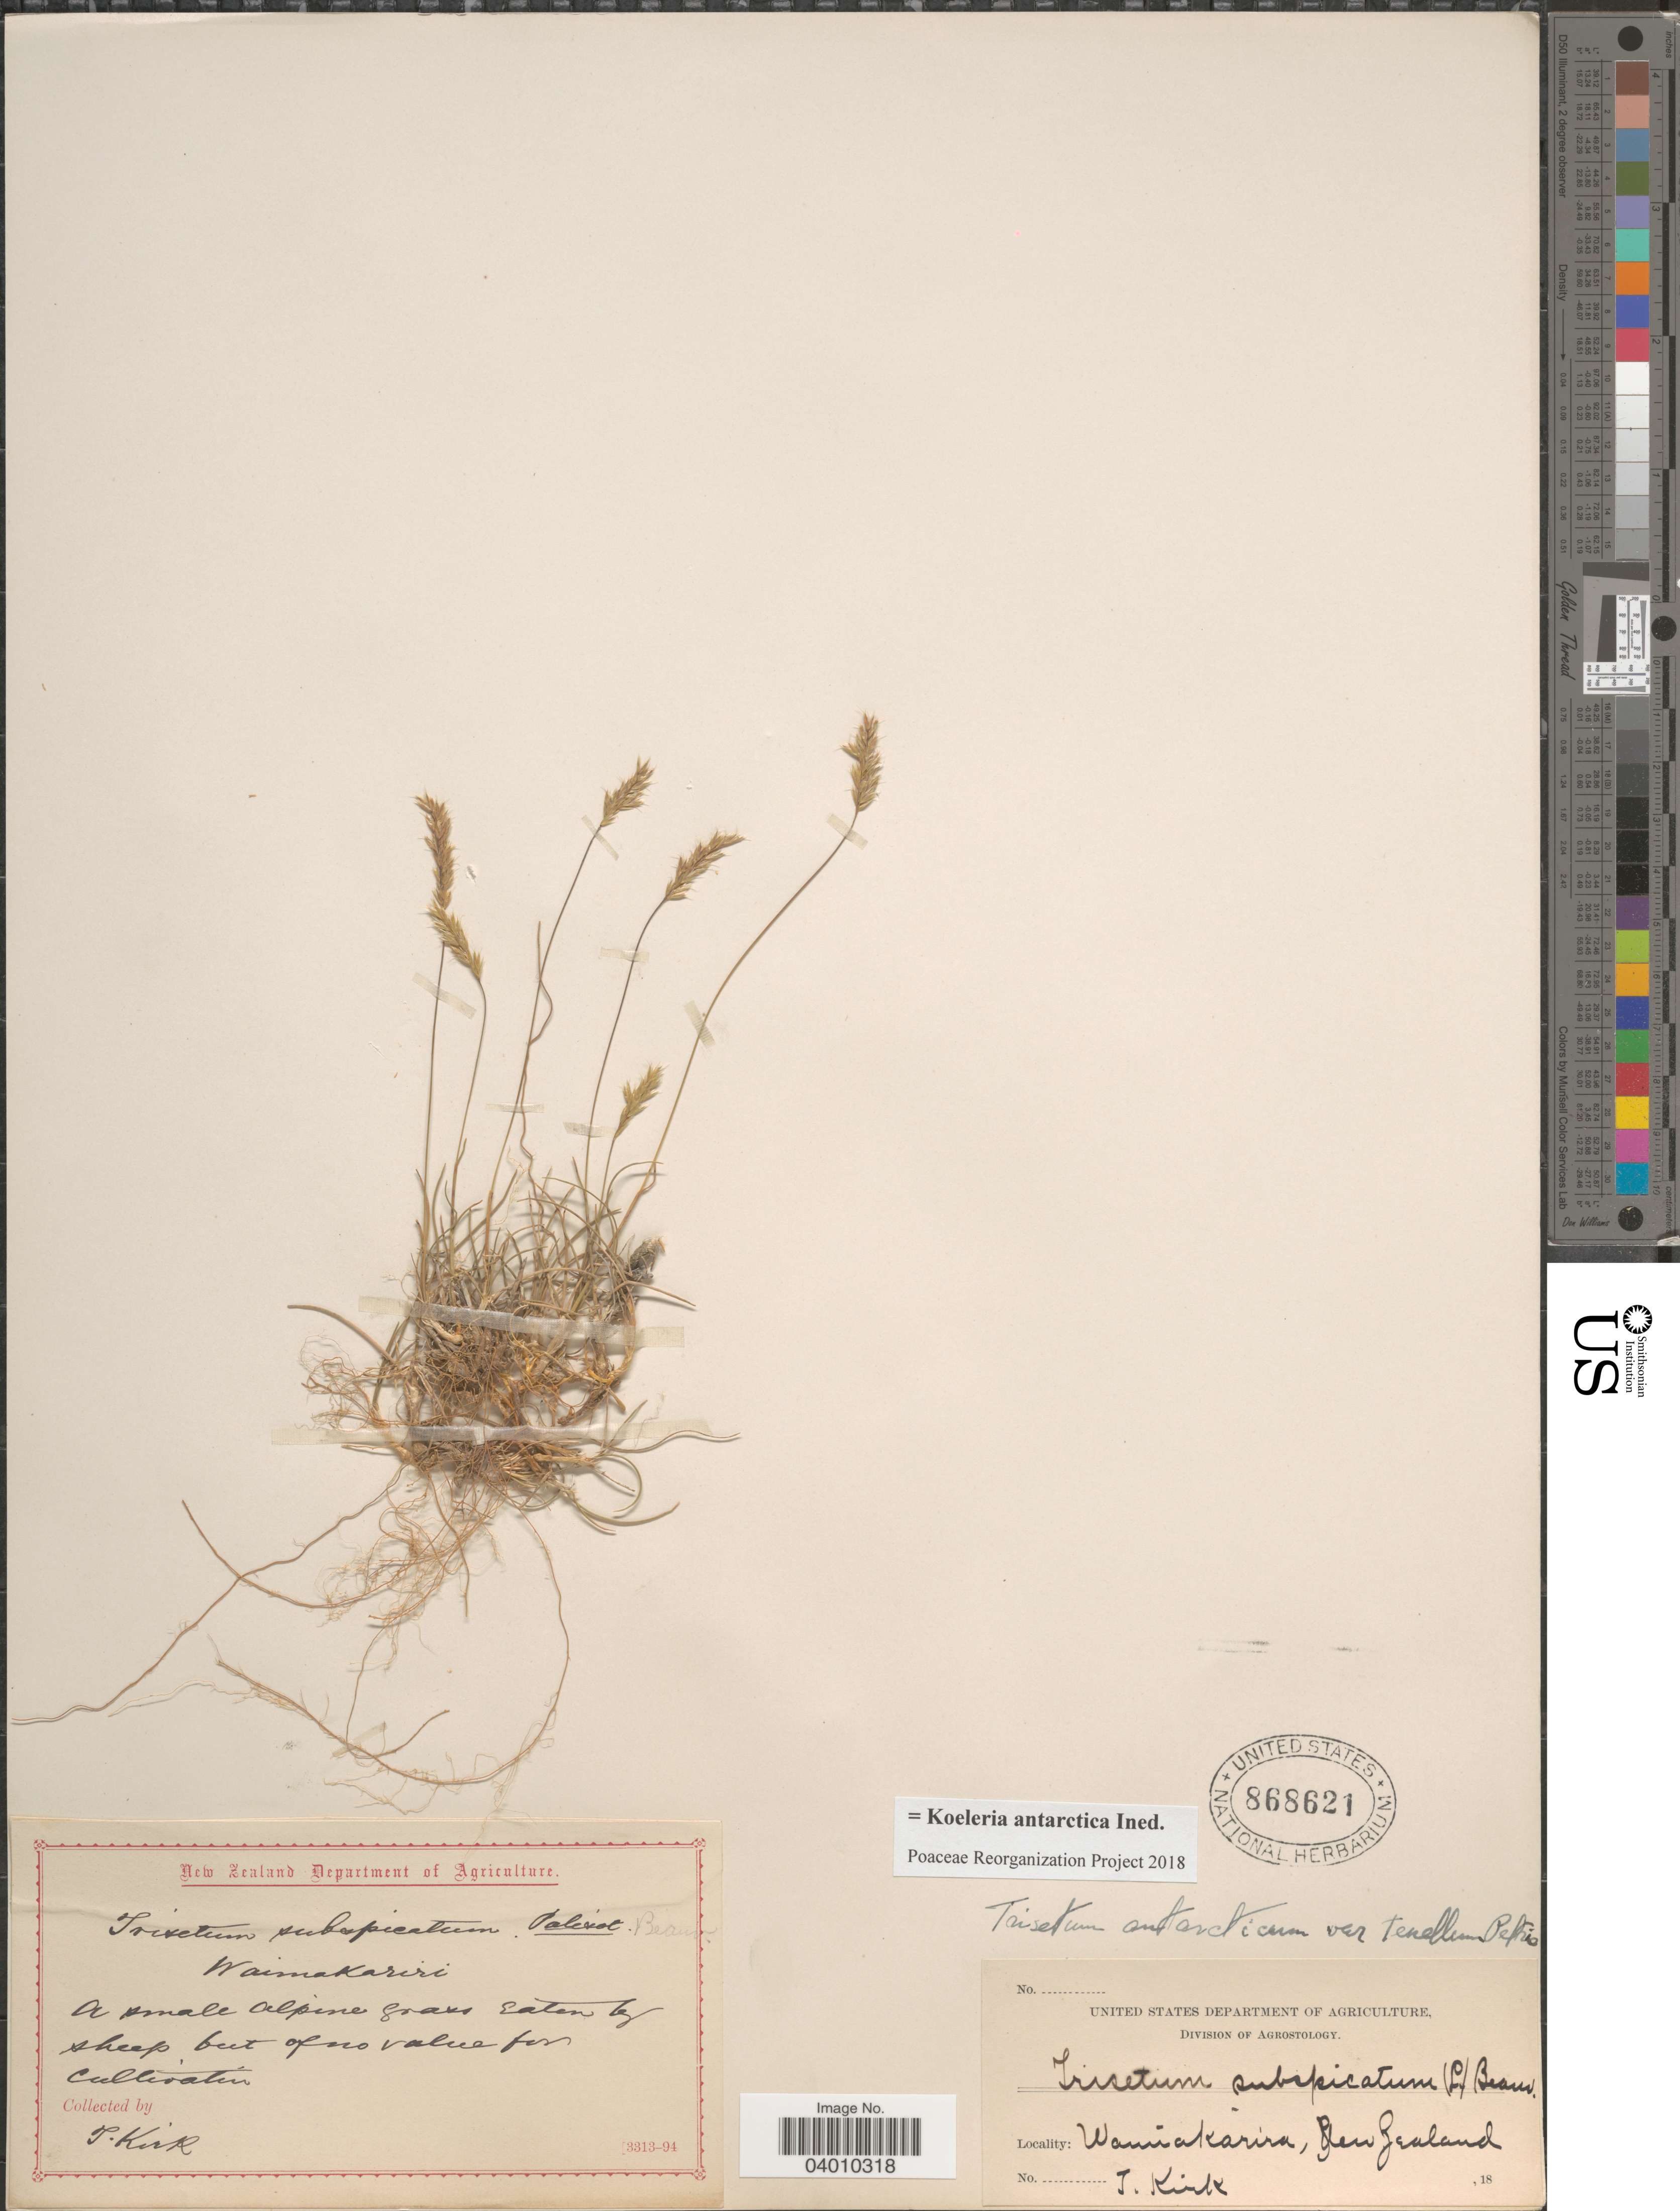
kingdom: Plantae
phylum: Tracheophyta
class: Liliopsida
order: Poales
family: Poaceae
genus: Koeleria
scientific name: Koeleria antarctica ined.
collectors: T. Kirk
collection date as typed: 18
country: New Zealand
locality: Waimakariri.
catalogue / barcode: US 868621